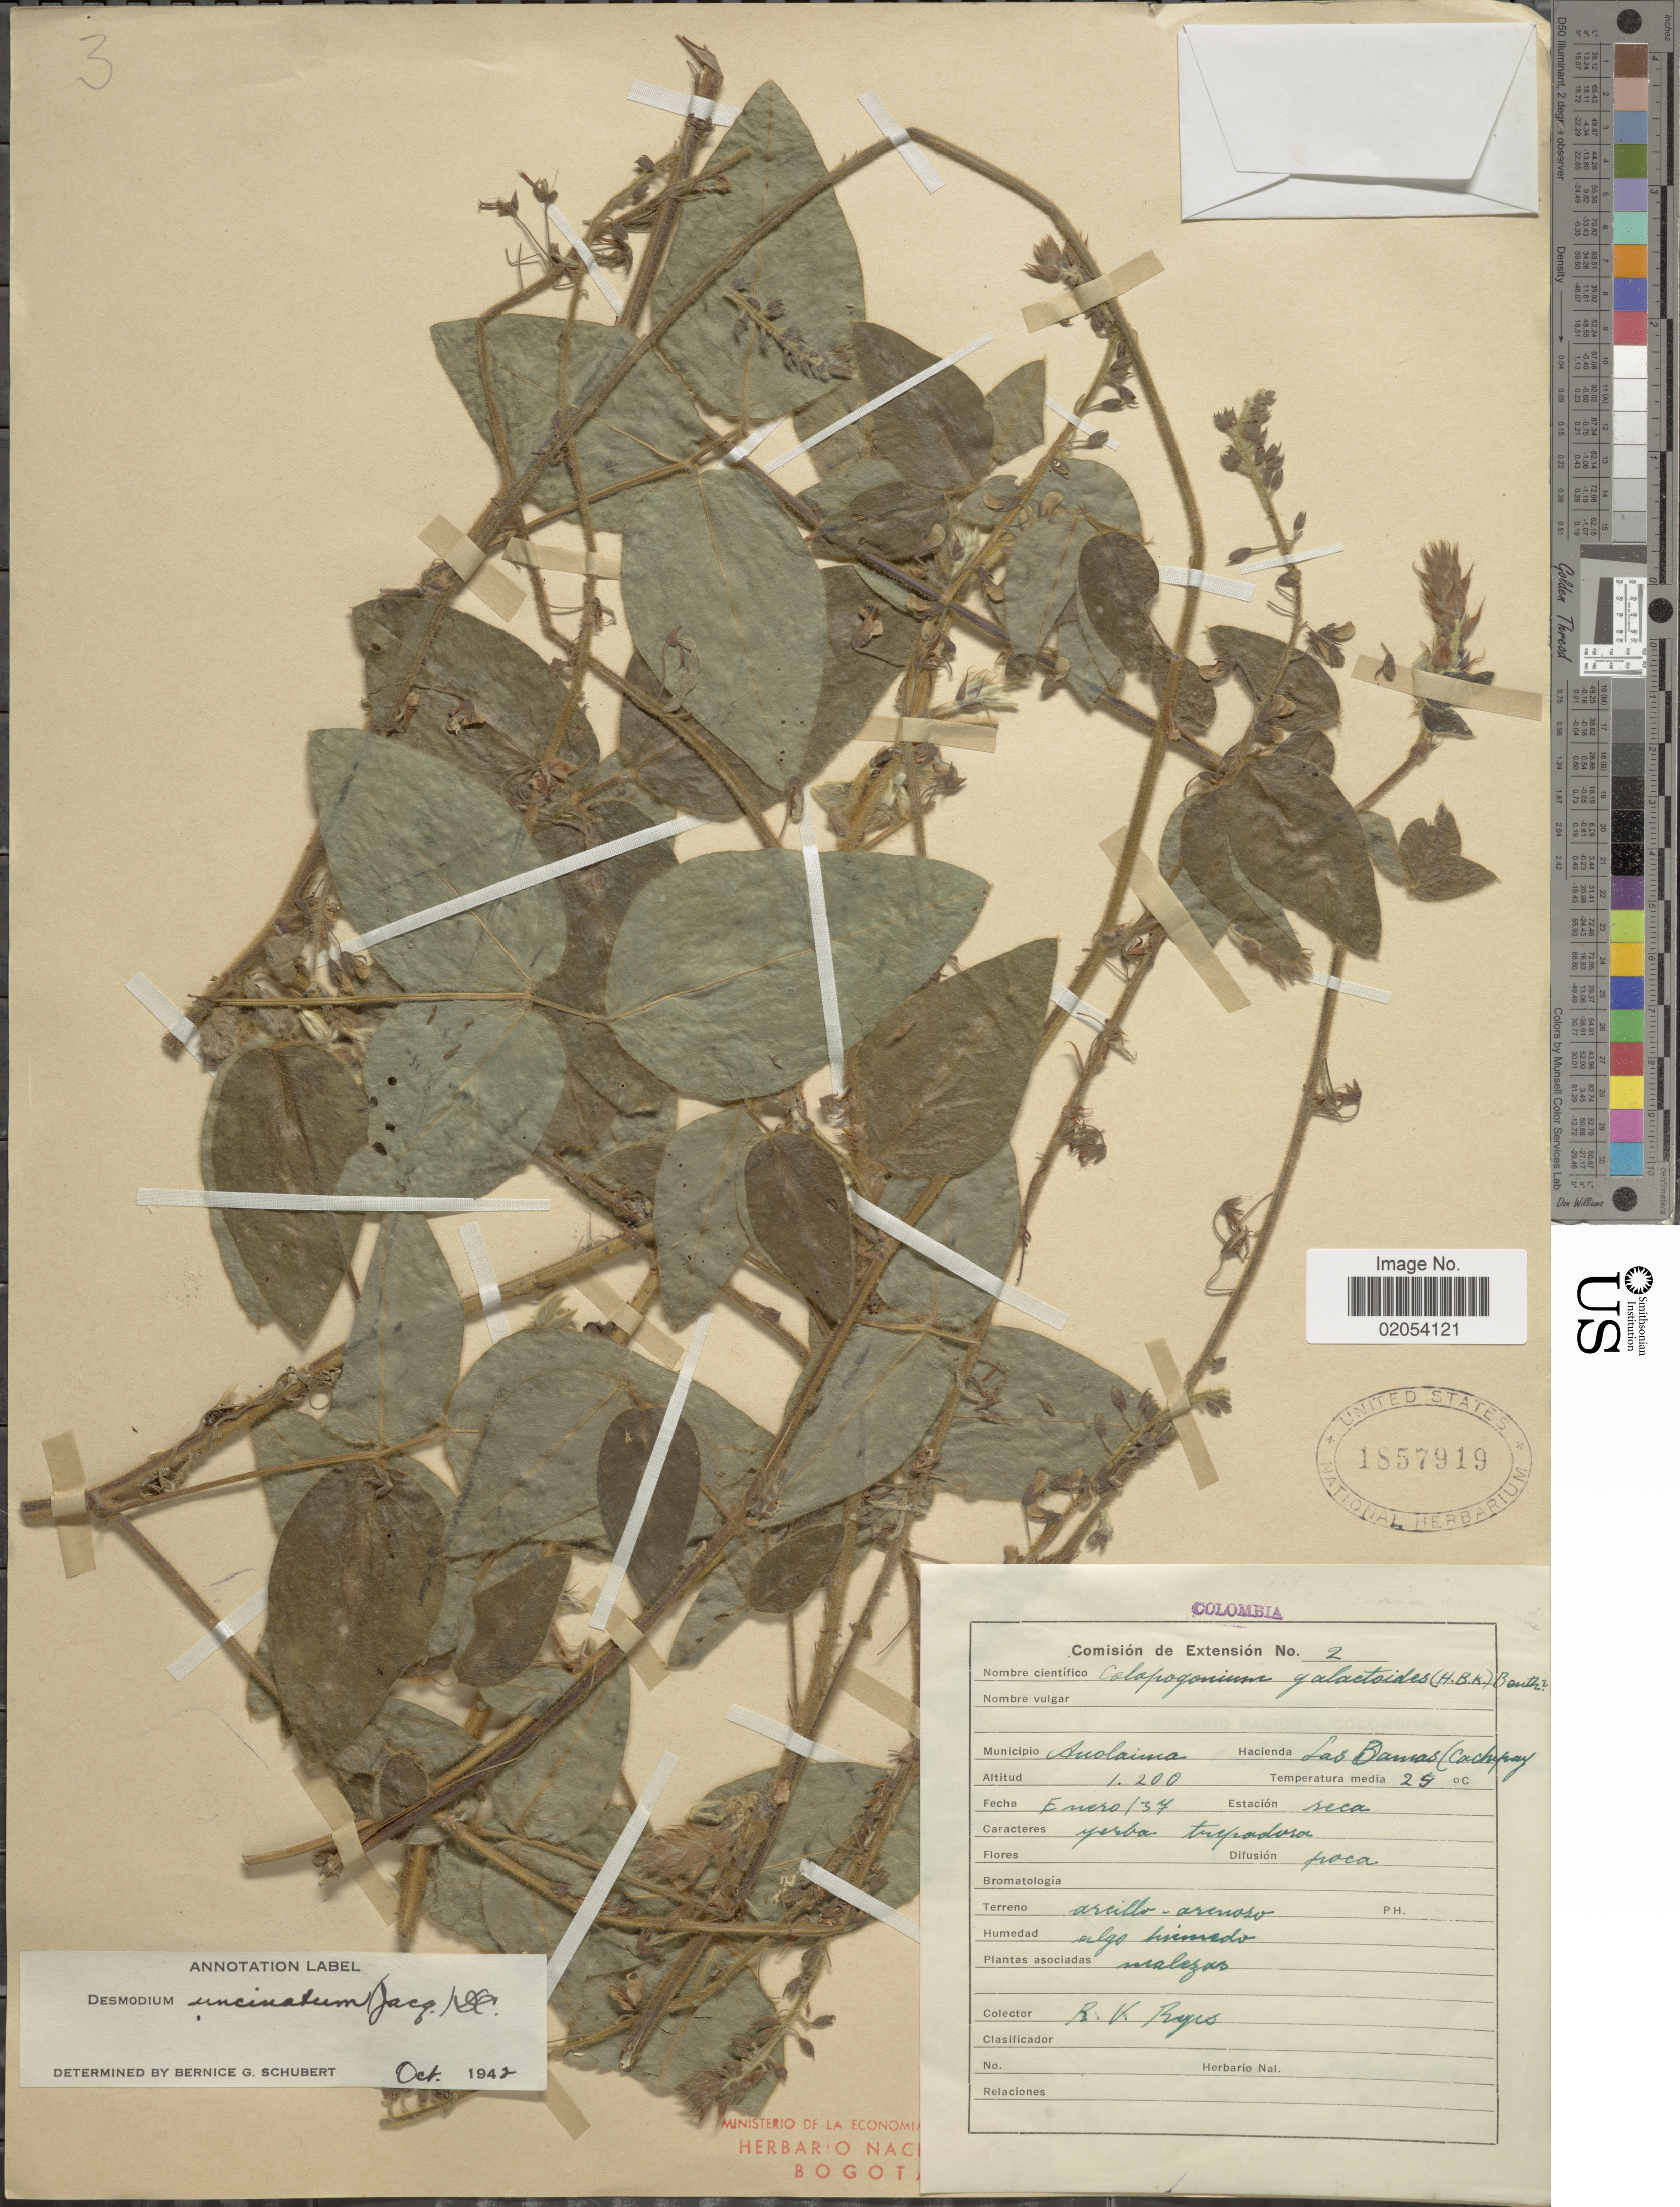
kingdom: Plantae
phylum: Tracheophyta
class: Magnoliopsida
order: Fabales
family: Fabaceae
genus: Desmodium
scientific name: Desmodium uncinatum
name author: (Jacq.) DC.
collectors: R. Reyes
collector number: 2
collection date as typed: Transcribed d/m/y: /1/37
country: Colombia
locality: Municipio Anolaima Hacienda Las Bamas (Cachopay) [interpreted]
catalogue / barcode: US 1857919